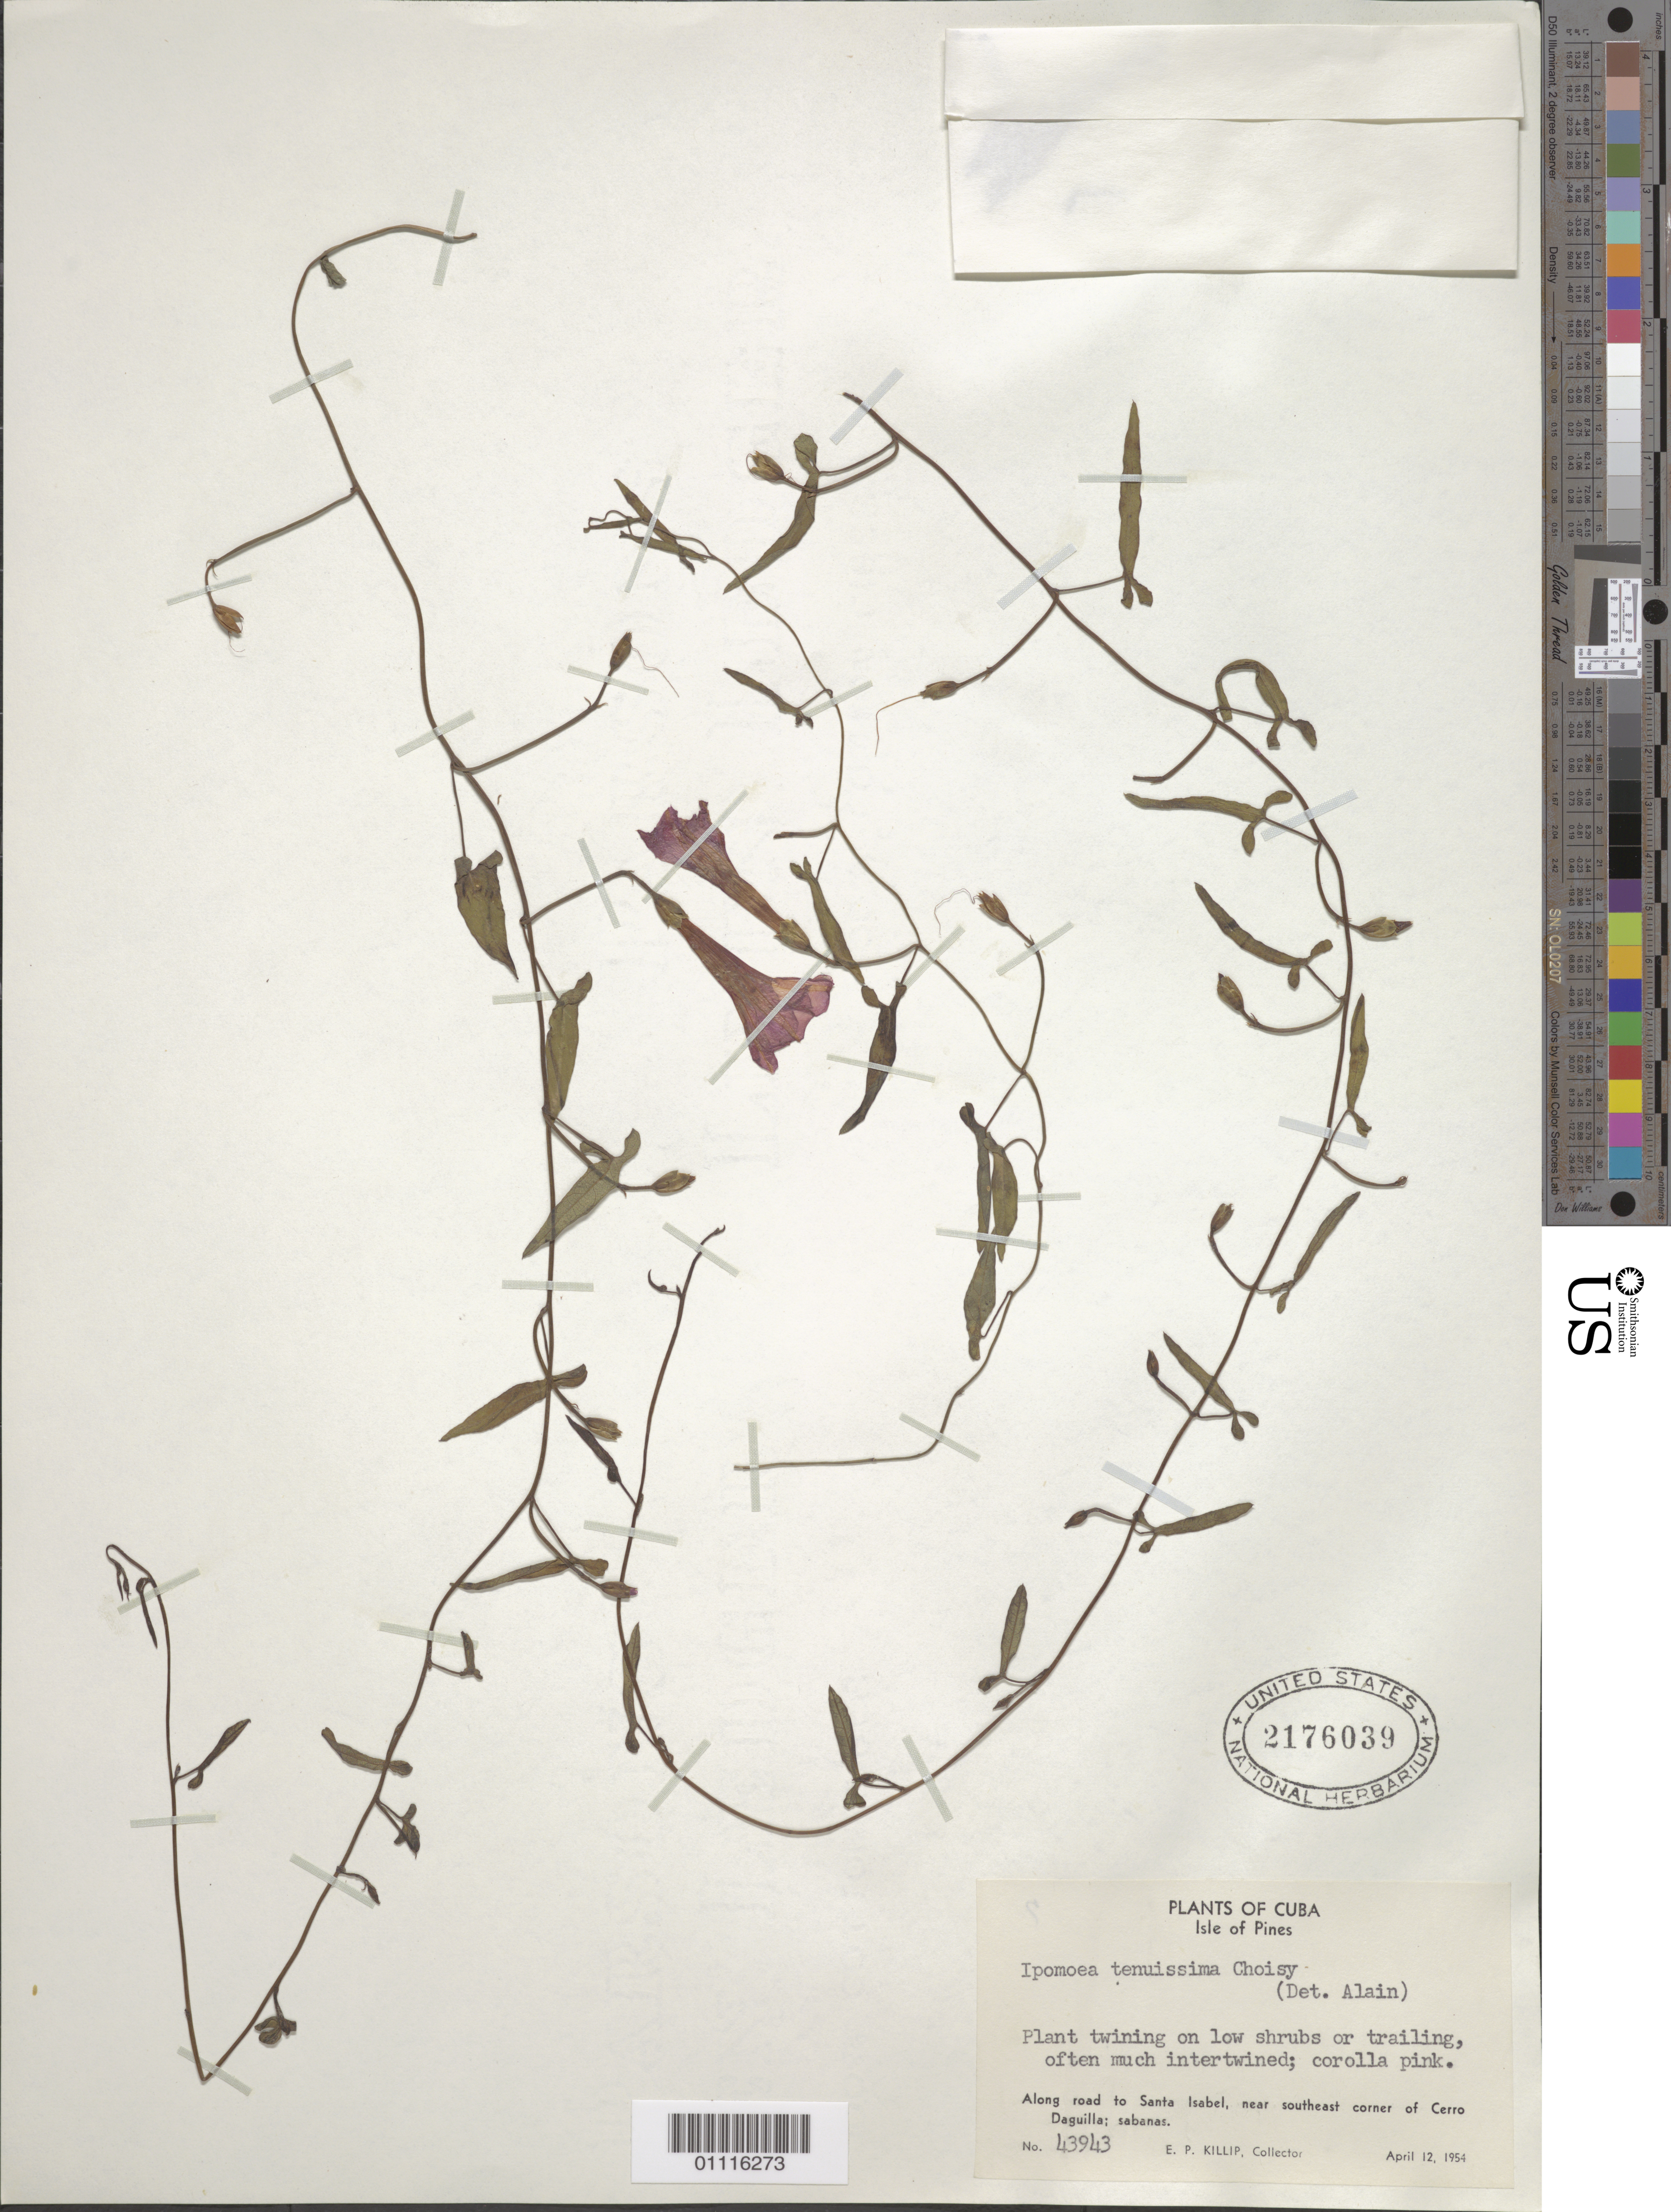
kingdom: Plantae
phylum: Tracheophyta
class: Magnoliopsida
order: Solanales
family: Convolvulaceae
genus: Ipomoea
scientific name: Ipomoea tenuissima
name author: Choisy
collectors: E. P. Killip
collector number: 43943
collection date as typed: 12 Apr 1954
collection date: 1954-04-12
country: Cuba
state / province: Isla de La Juventud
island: Isla de la Juventud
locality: Isle of Pines, Along road to Santa Isabel, near SE corner of Cerro Daguilla; sabanas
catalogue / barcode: US 2176039